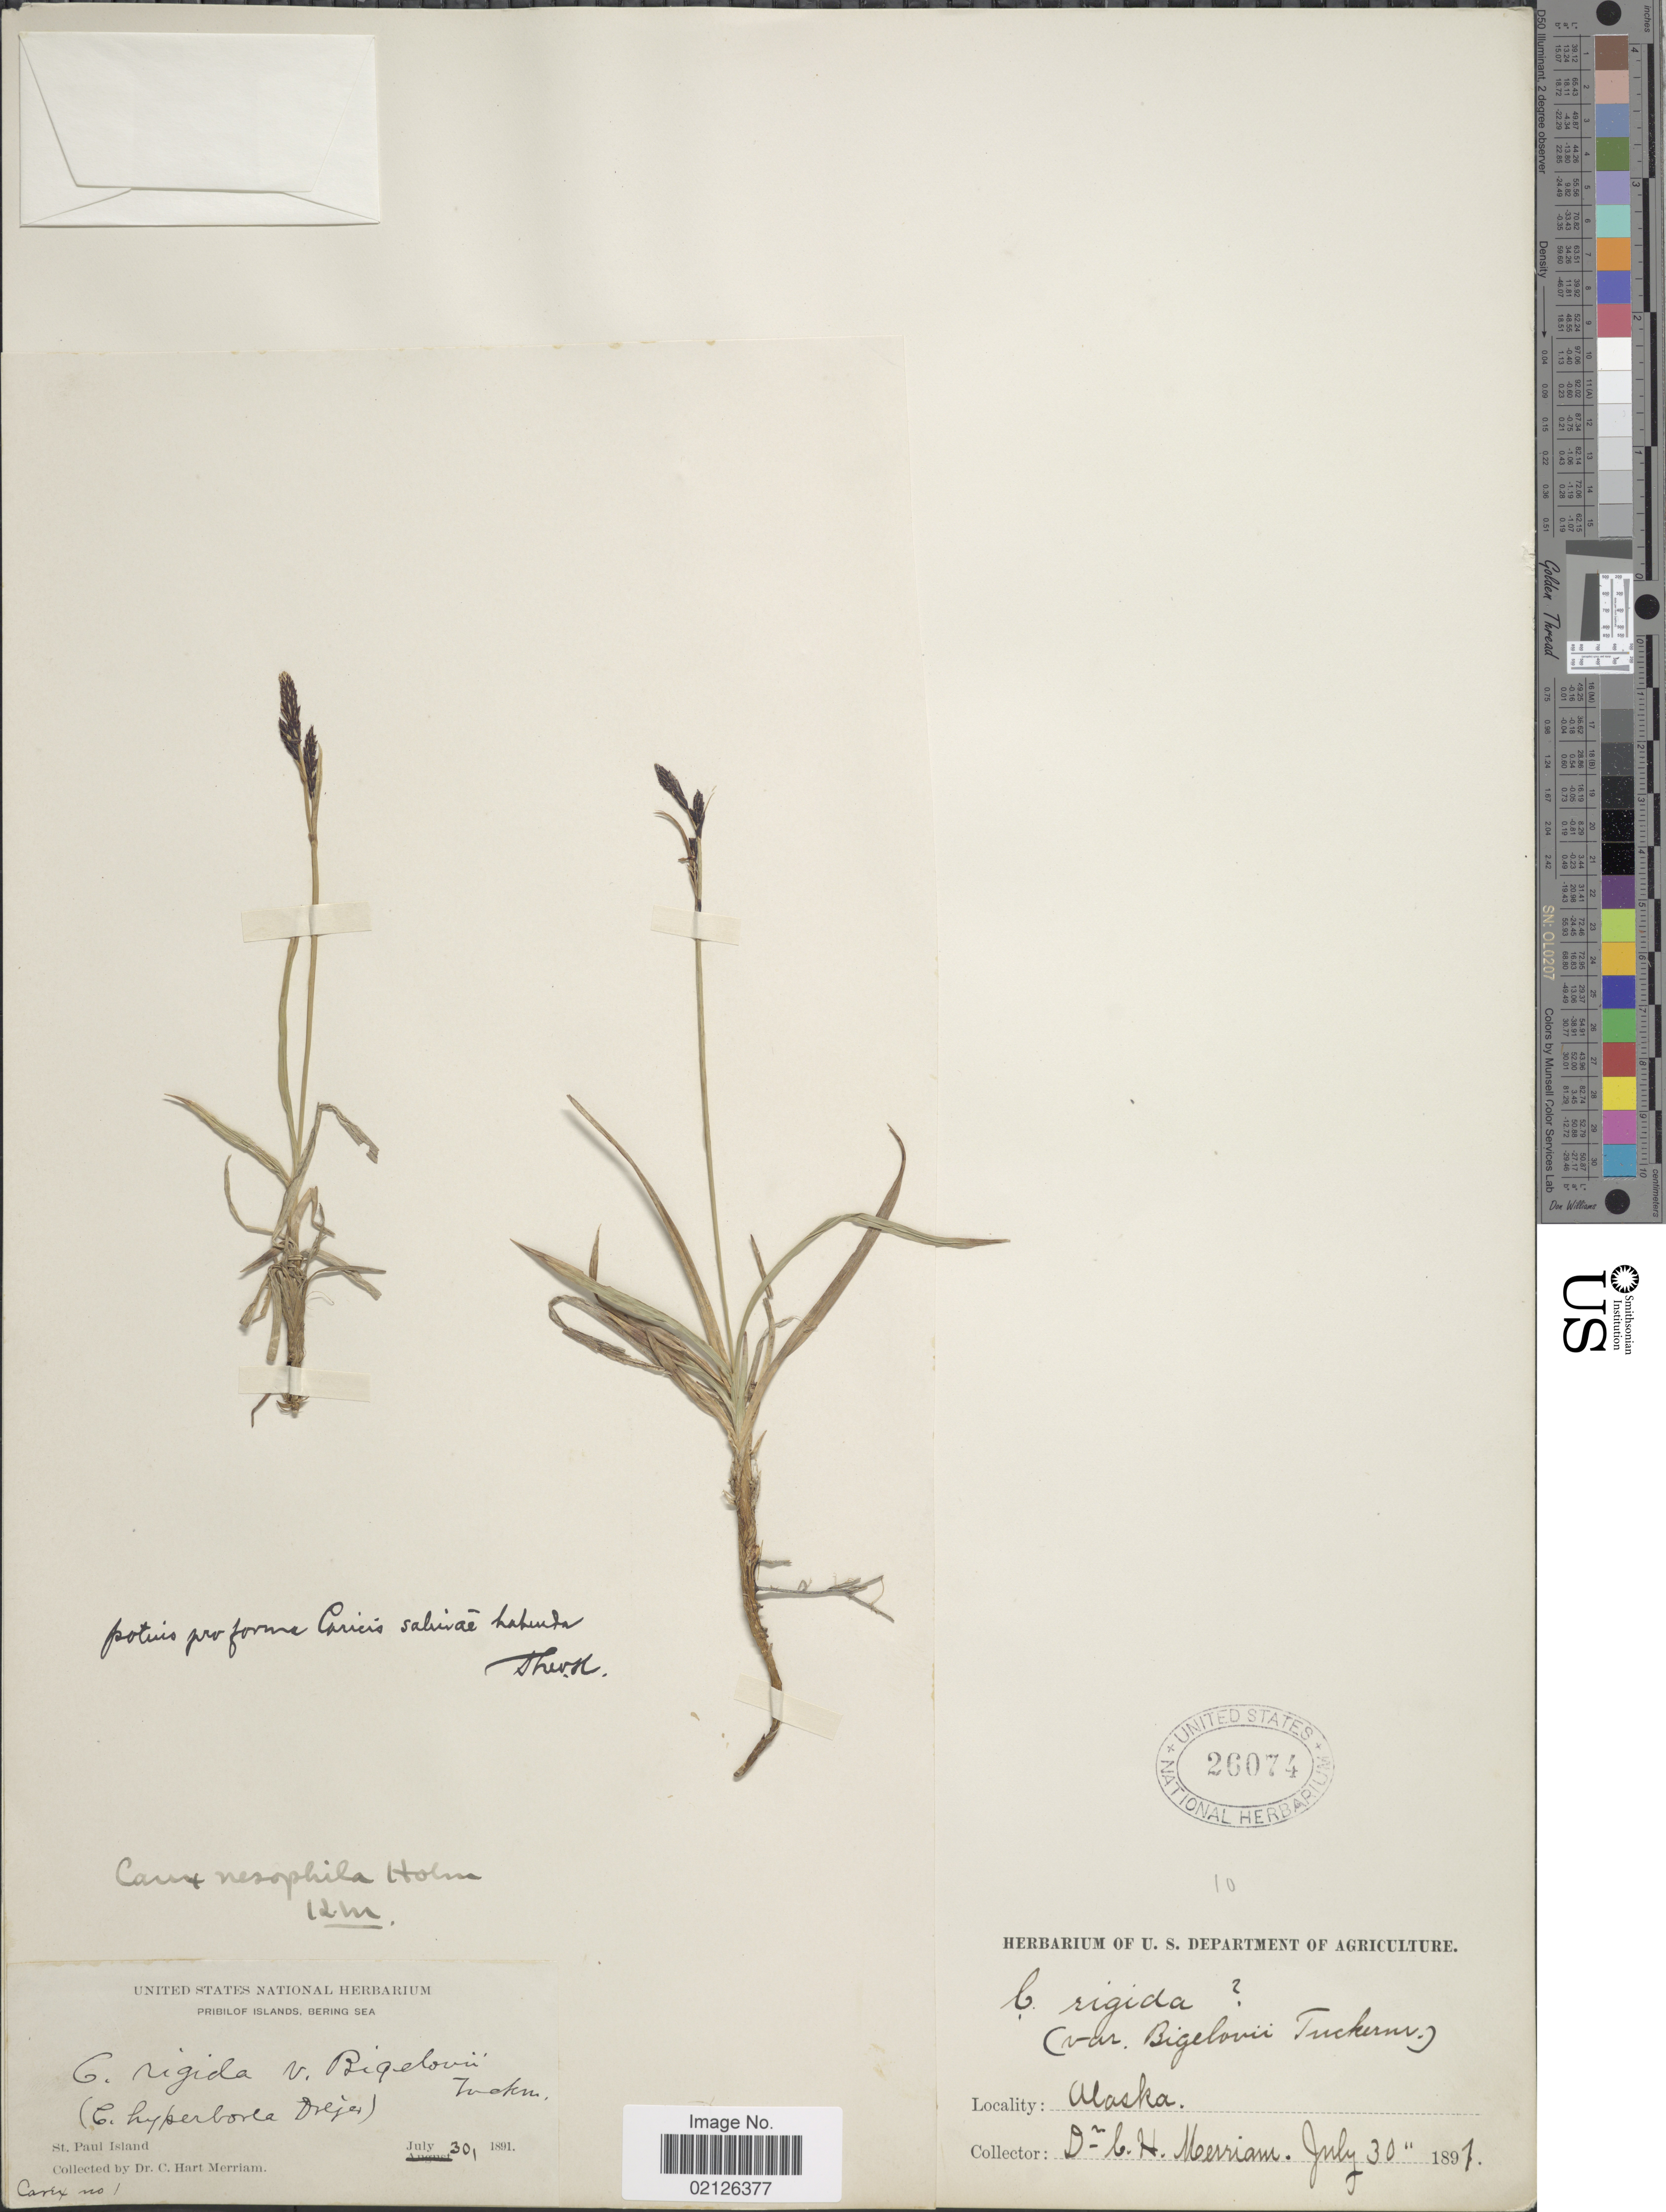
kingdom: Plantae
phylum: Tracheophyta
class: Liliopsida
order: Poales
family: Cyperaceae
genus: Carex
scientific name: Carex microchaeta subsp. nesophila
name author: (Holm) D.F. Murray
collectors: C. Merriam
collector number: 1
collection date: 1891-07-30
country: United States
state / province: Alaska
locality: St Paul Island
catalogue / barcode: US 26074